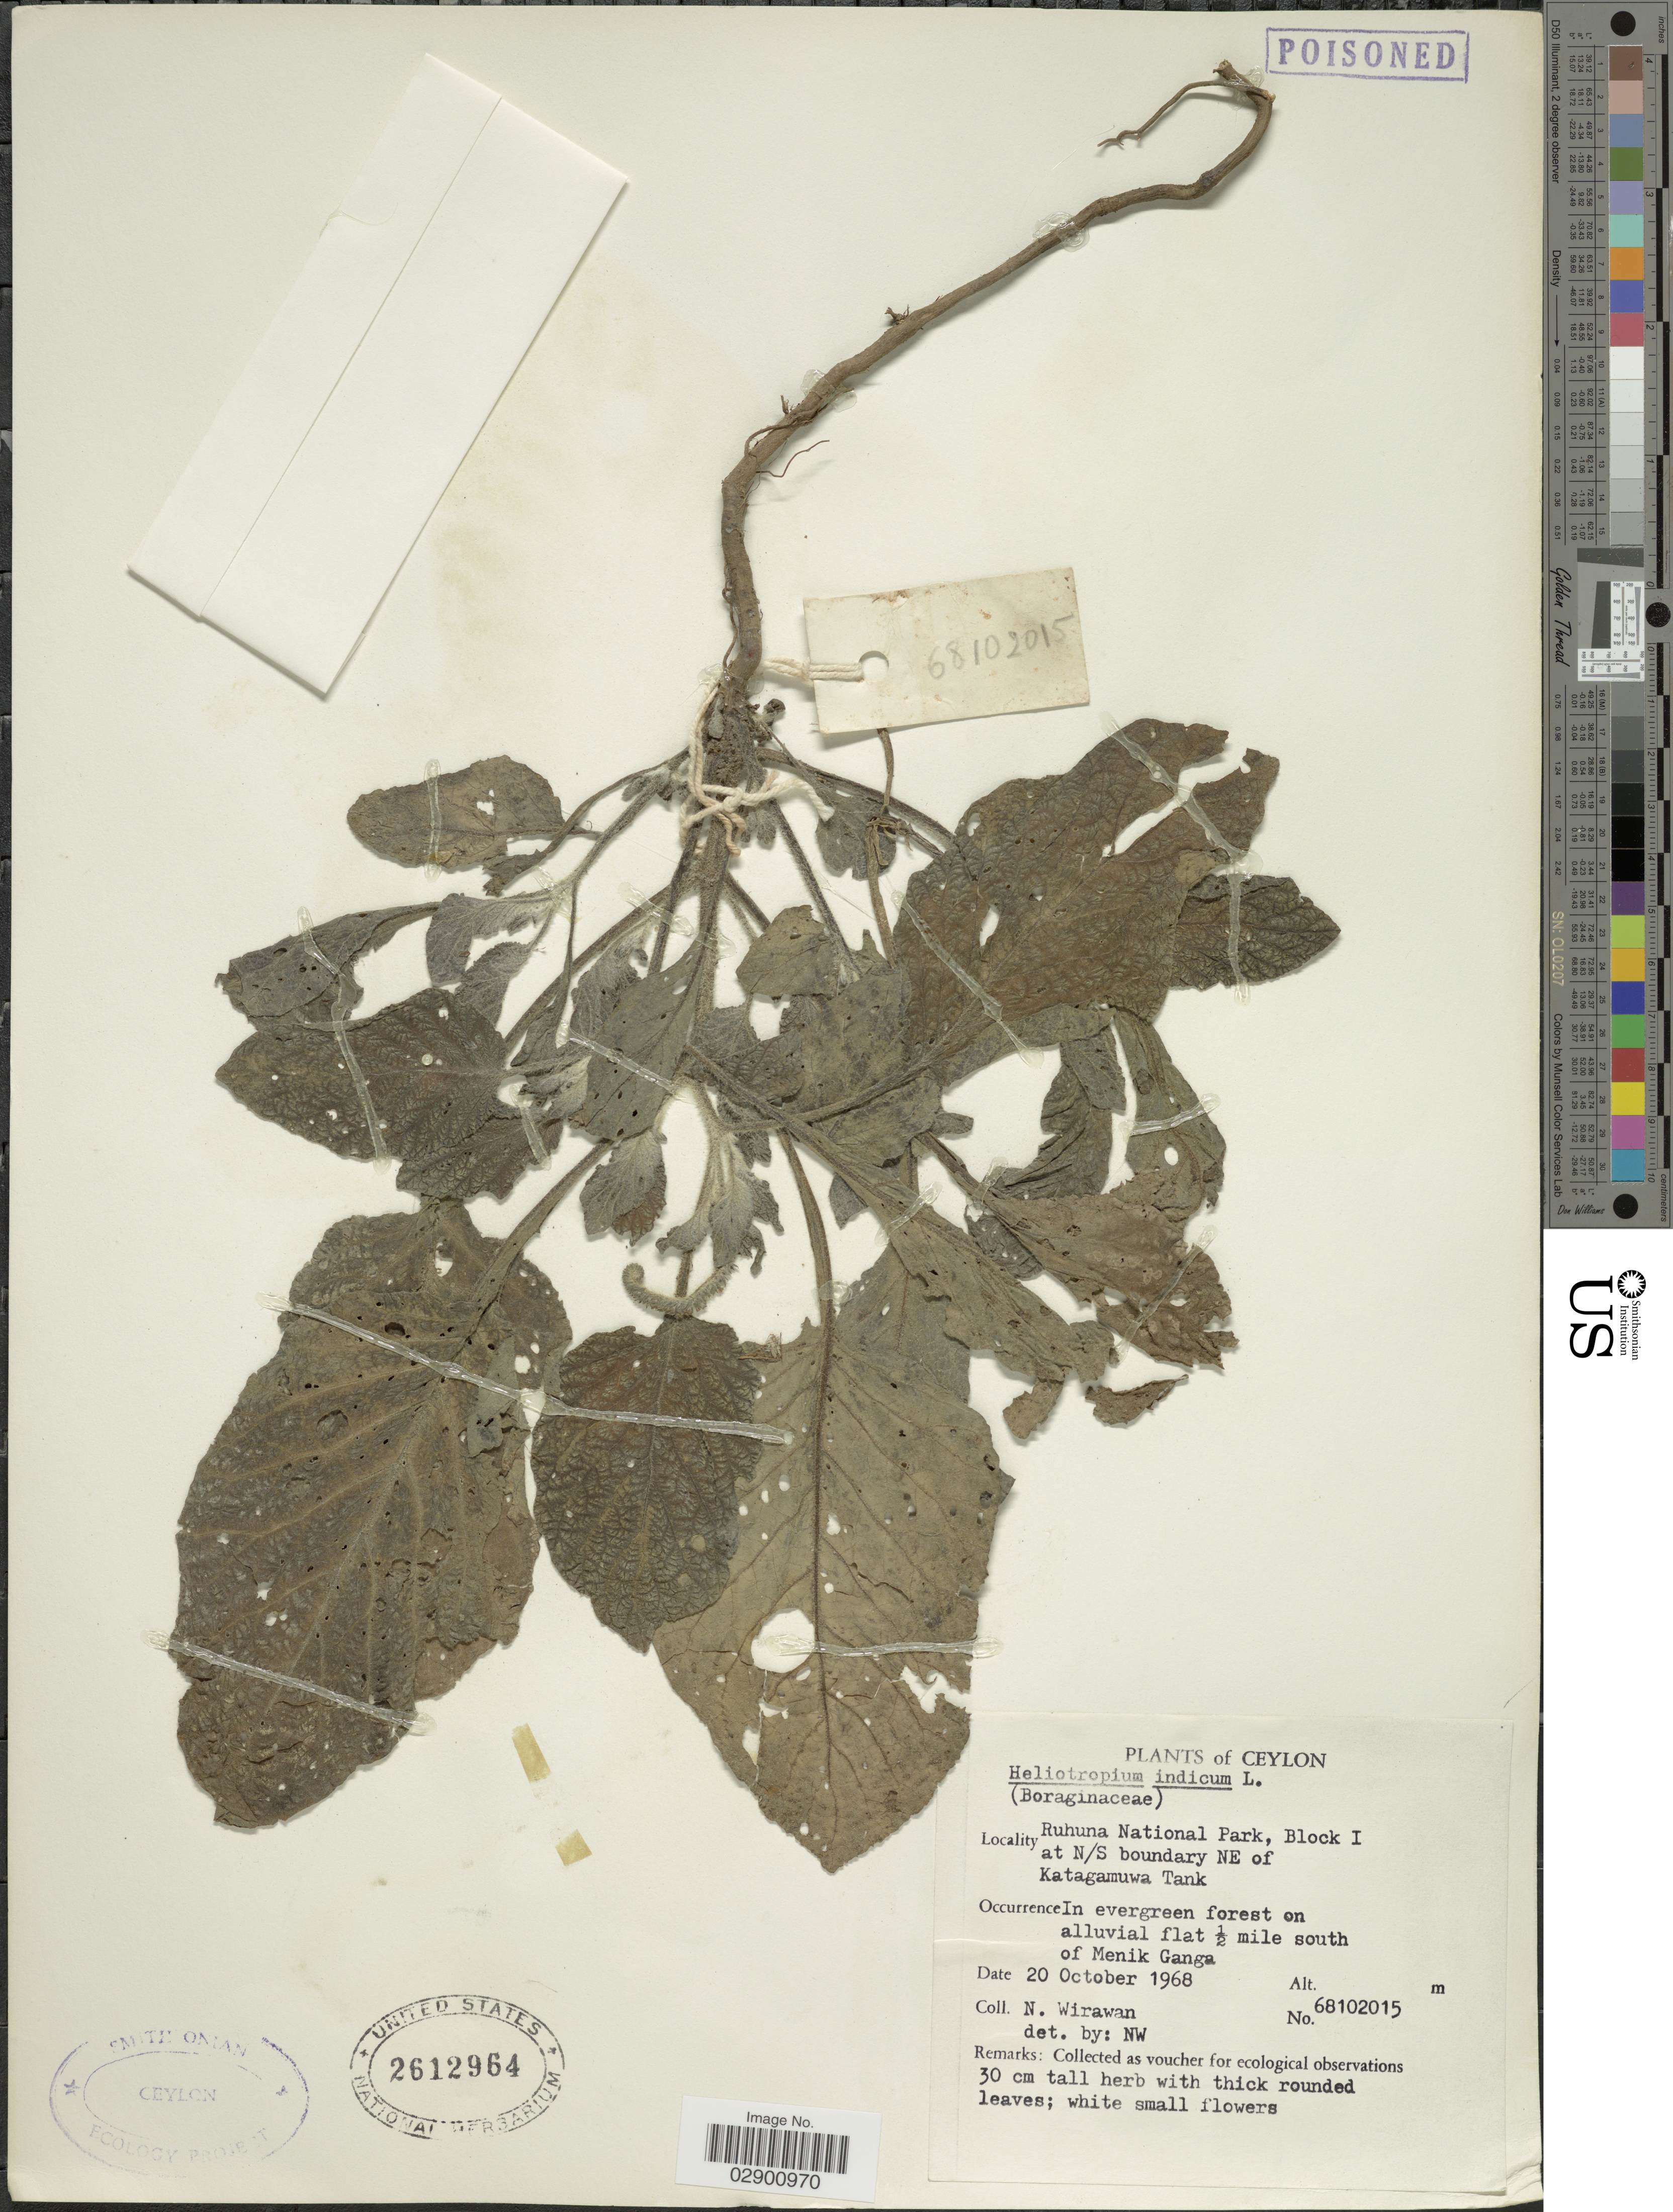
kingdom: Plantae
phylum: Tracheophyta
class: Magnoliopsida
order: Boraginales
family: Heliotropiaceae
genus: Heliotropium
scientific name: Heliotropium indicum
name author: L.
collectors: N. Wirawan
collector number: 68102015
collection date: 1968-10-20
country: Sri Lanka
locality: Ceylon. Ruhuna National Park, Block I at N/S boundary NE of Katagamuwa Tank. In evergreen forest on alluvial flat ½ mile south of Menik Ganga.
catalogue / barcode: US 2612964